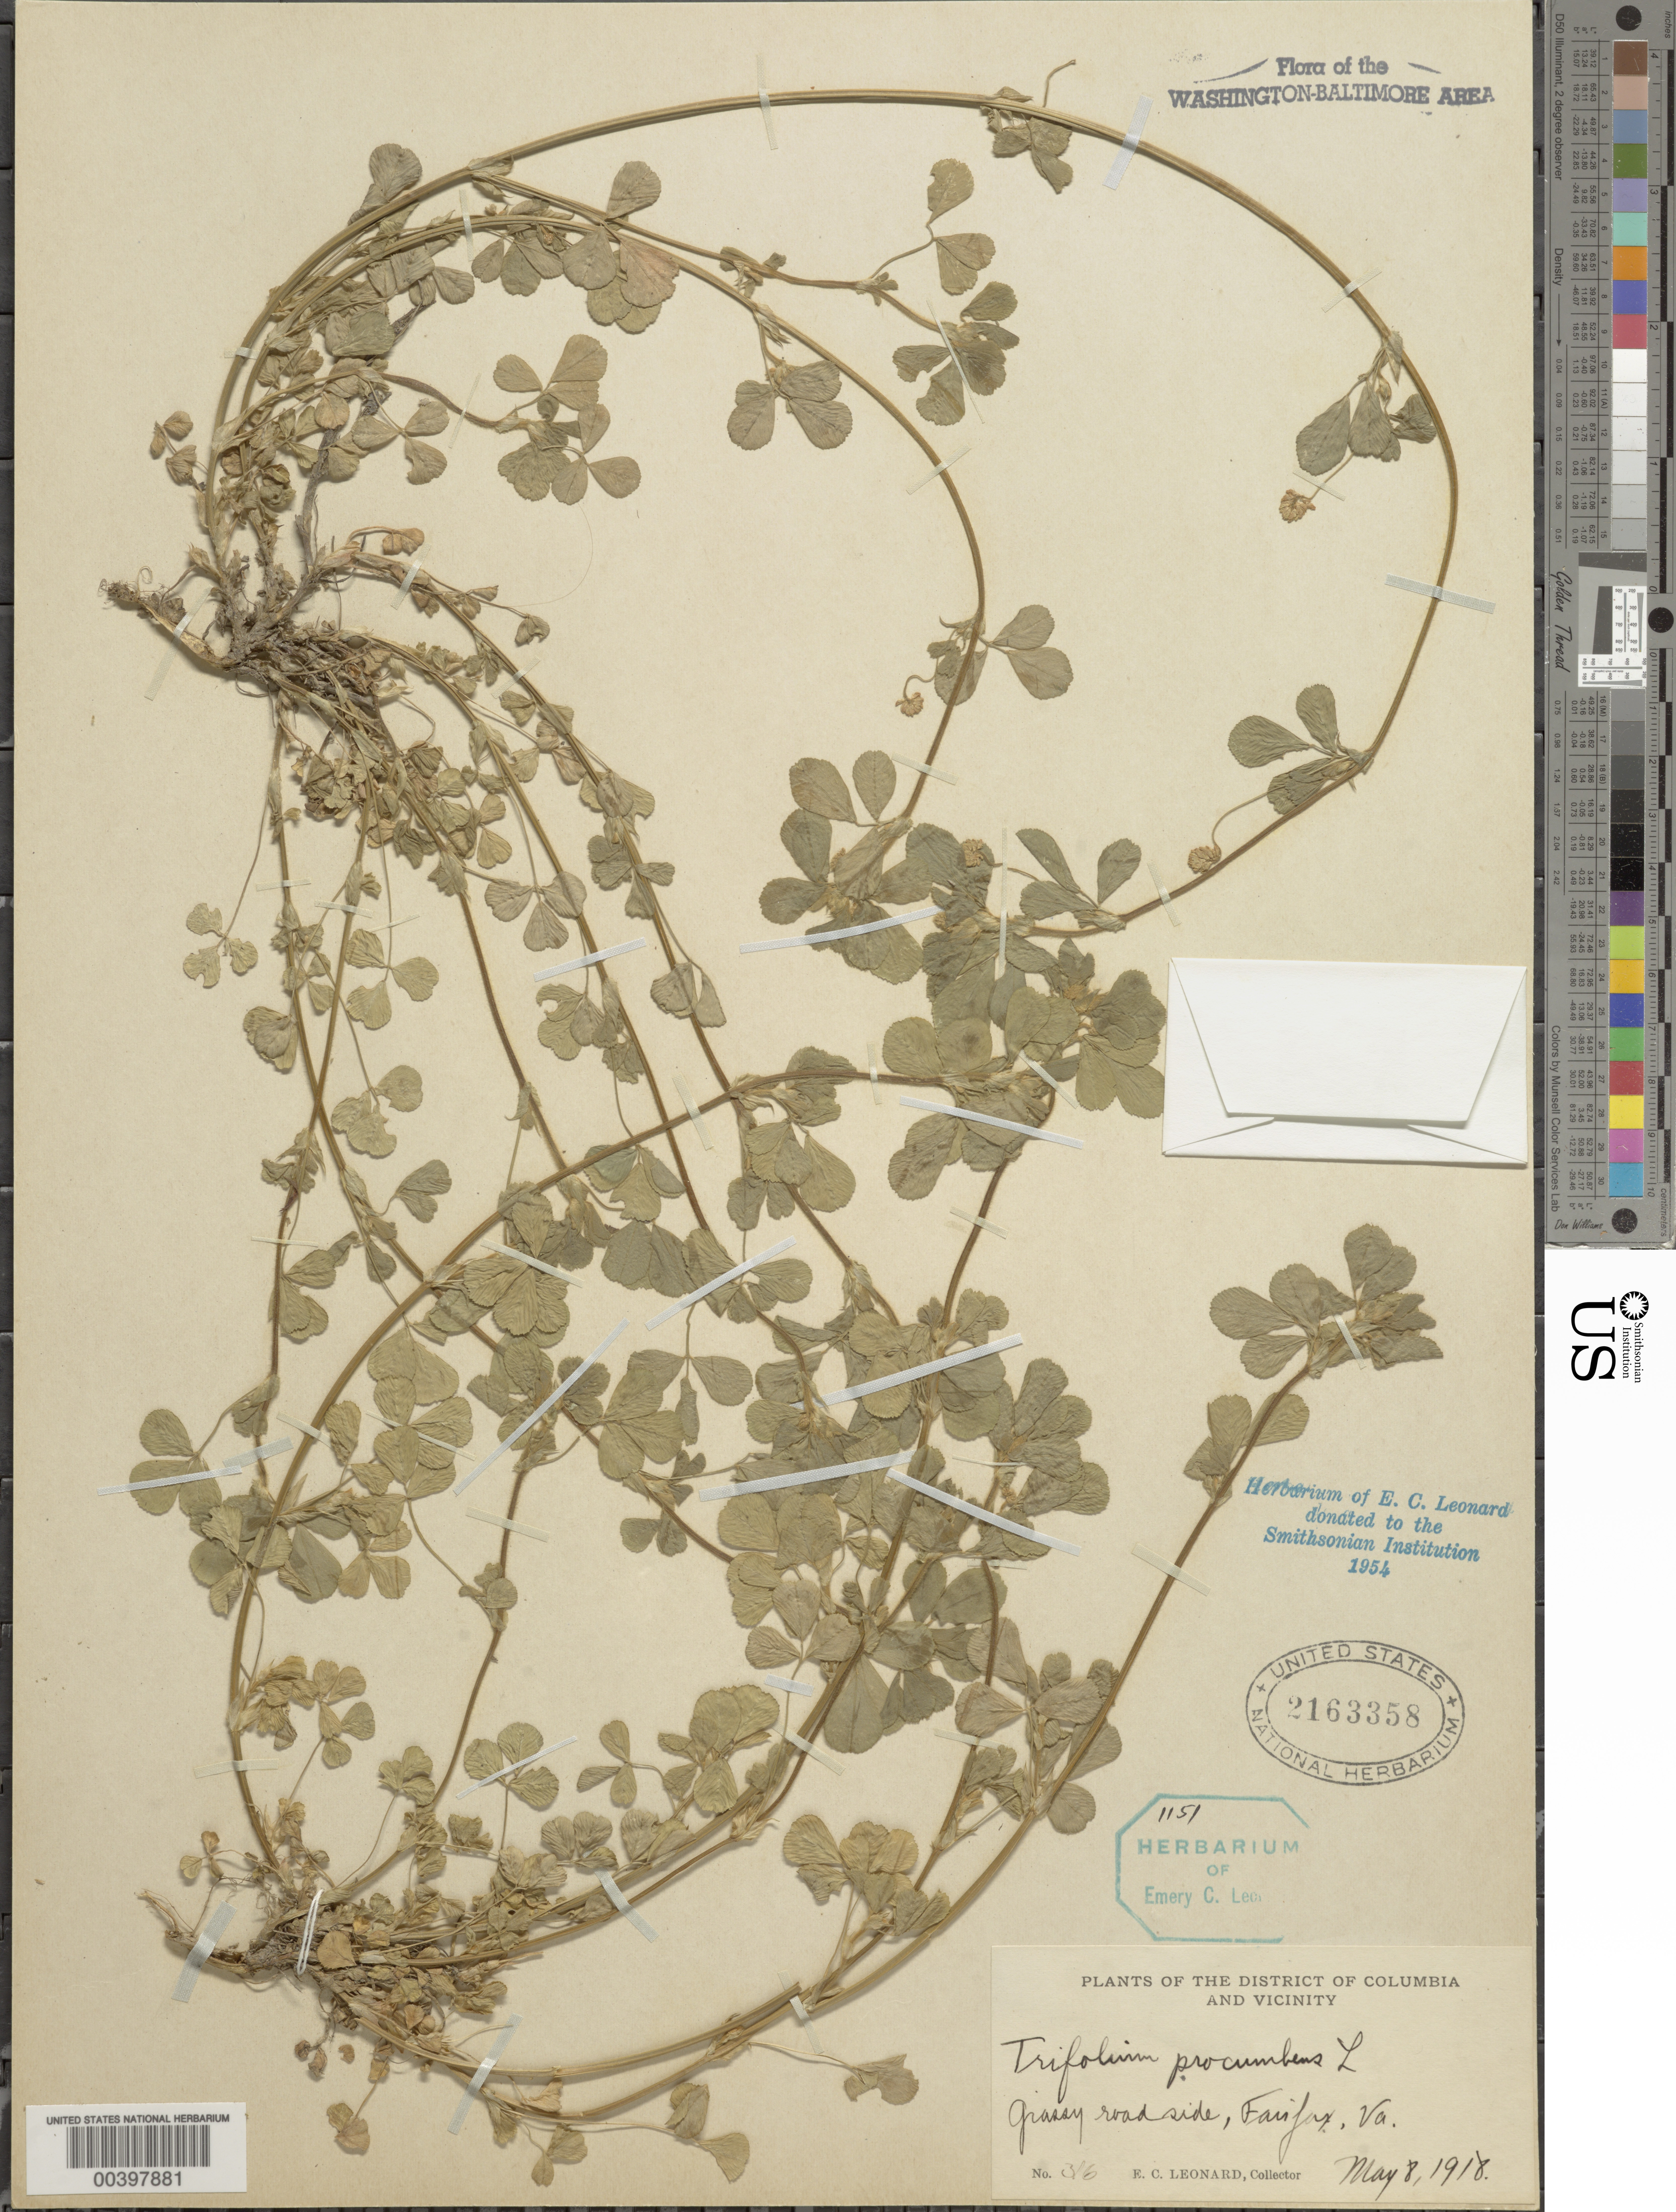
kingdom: Plantae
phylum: Tracheophyta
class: Magnoliopsida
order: Fabales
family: Fabaceae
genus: Trifolium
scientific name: Trifolium campestre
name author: Schreb.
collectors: E. C. Leonard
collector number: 316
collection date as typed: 08 May 1918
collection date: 1918-05-08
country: United States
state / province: Virginia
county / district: Fairfax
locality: Fairfax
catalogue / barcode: US 2163358